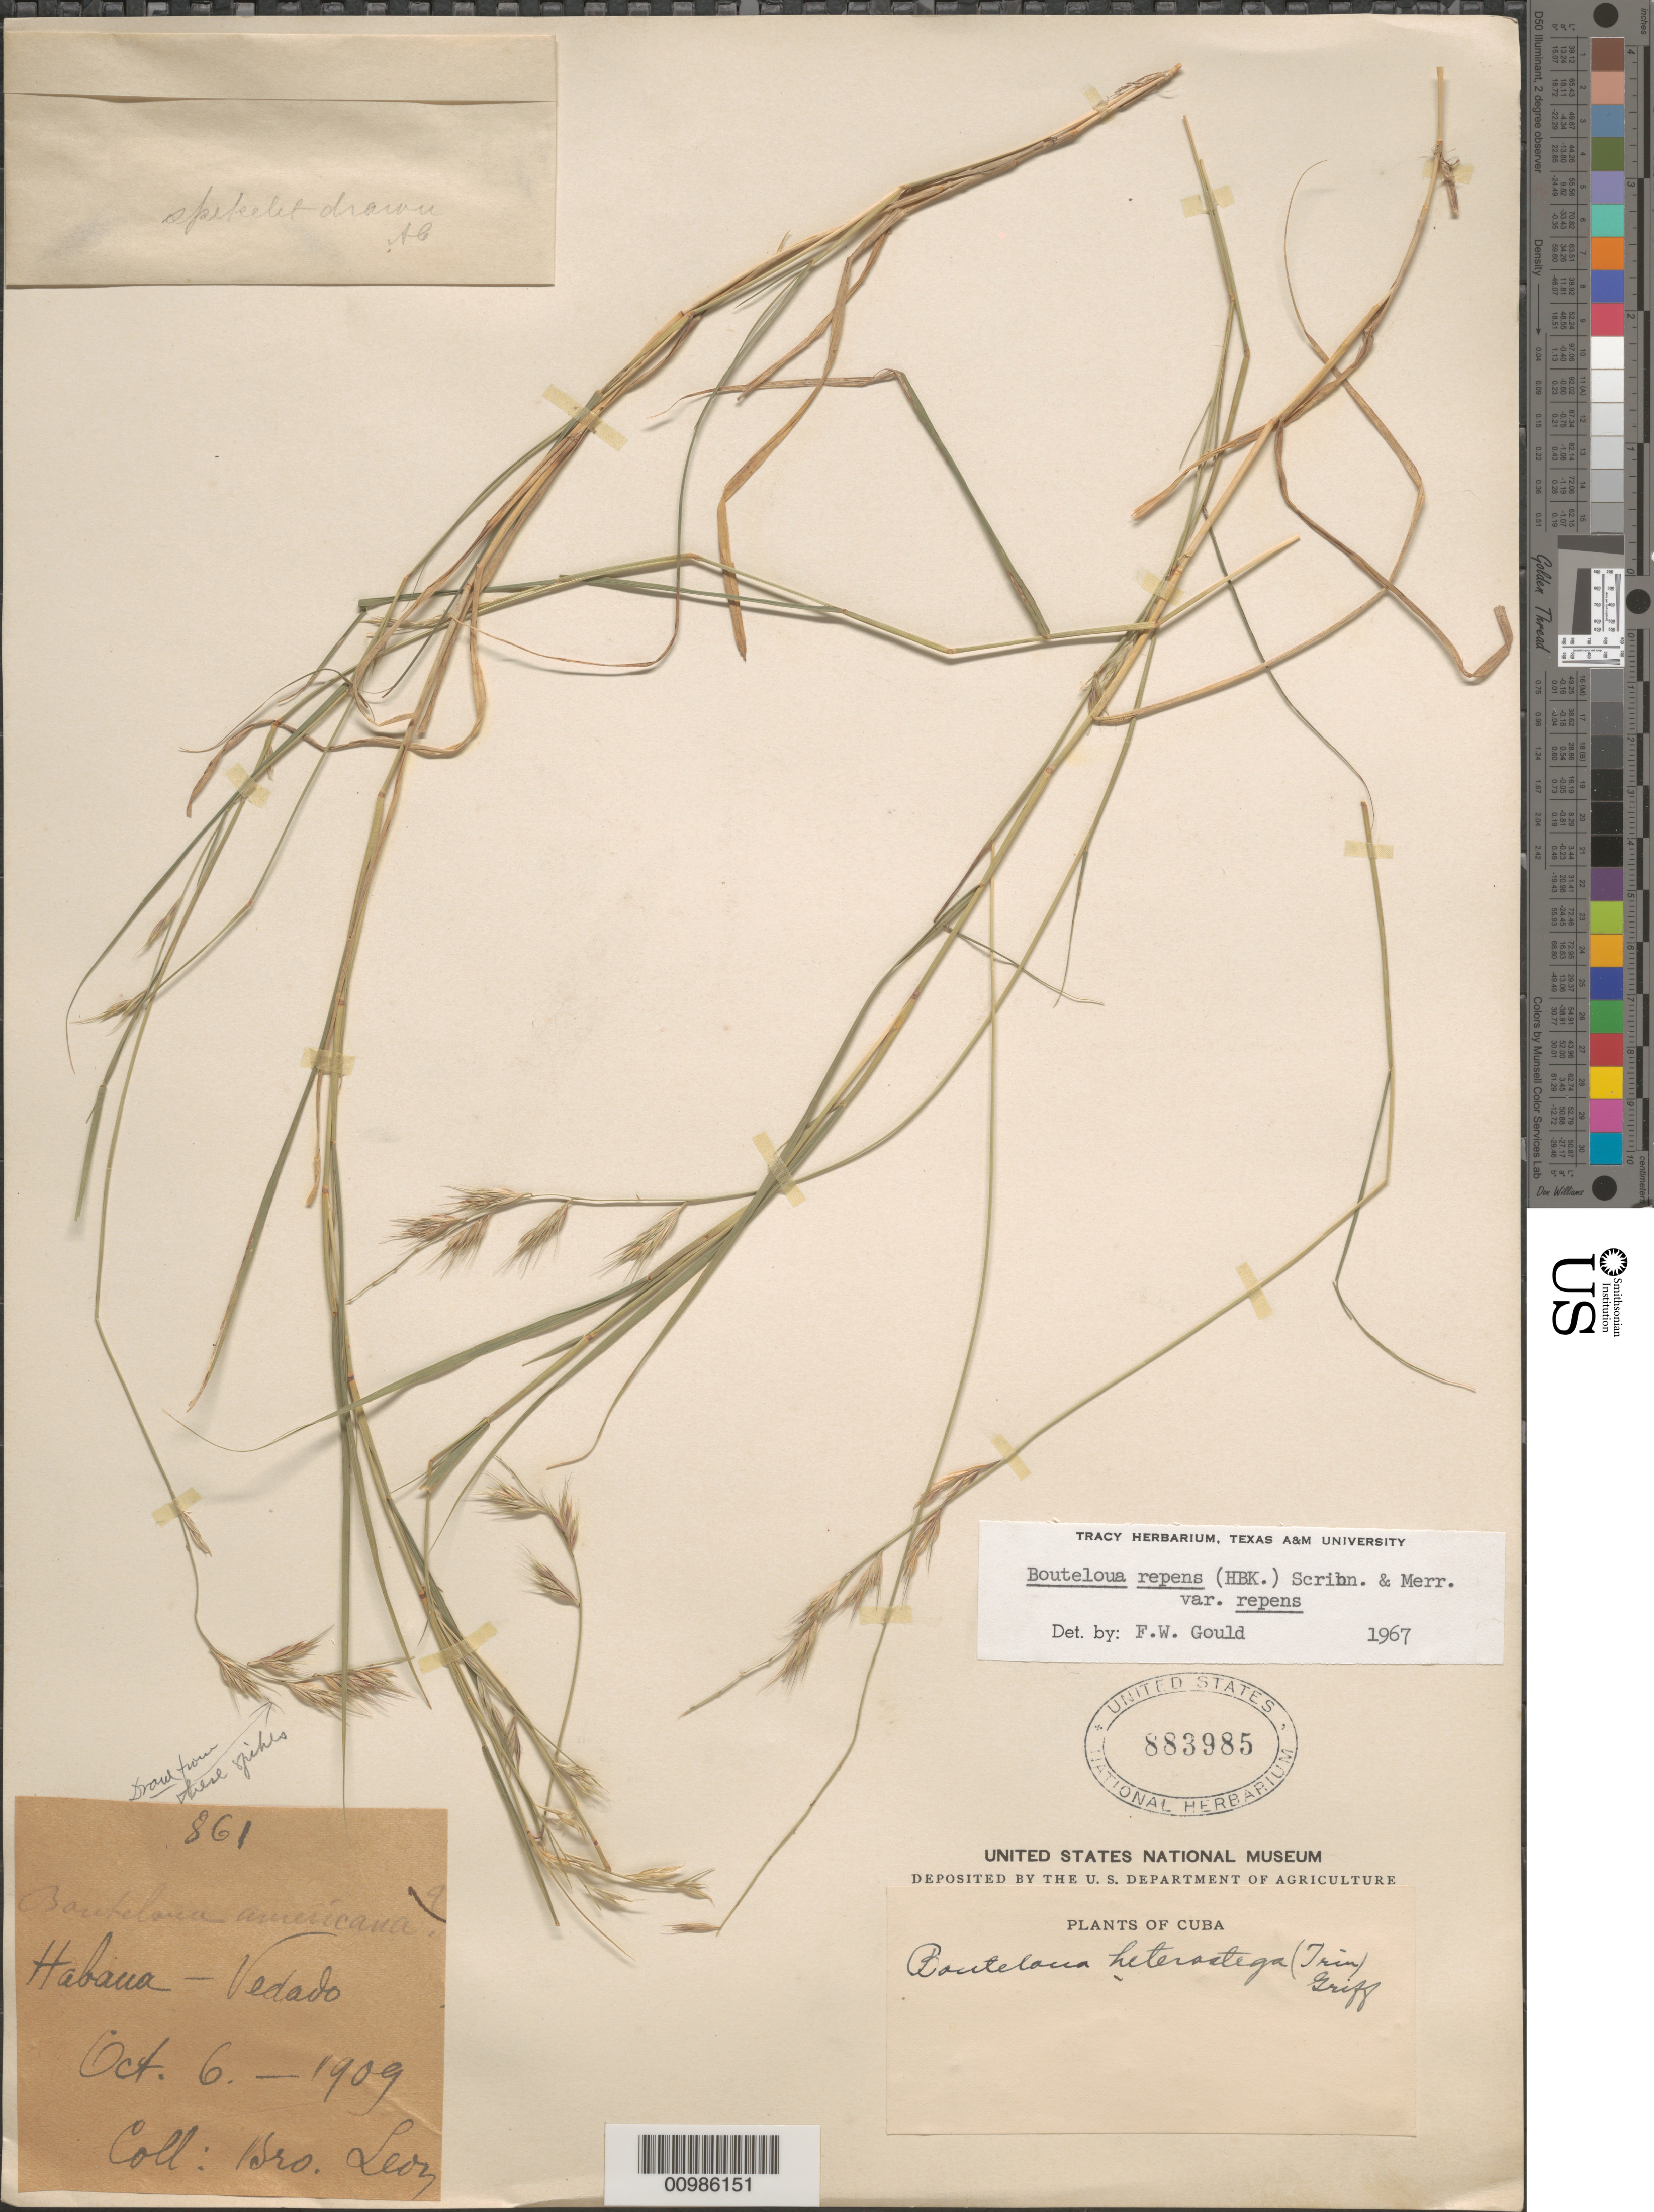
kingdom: Plantae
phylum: Tracheophyta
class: Liliopsida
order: Poales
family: Poaceae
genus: Bouteloua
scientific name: Bouteloua repens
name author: (Kunth) Scribn. & Merr.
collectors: Bro. León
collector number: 861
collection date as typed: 06 Oct 1909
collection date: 1909-10-06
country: Cuba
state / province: La Habana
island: Cuba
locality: Vedado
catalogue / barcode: US 883985